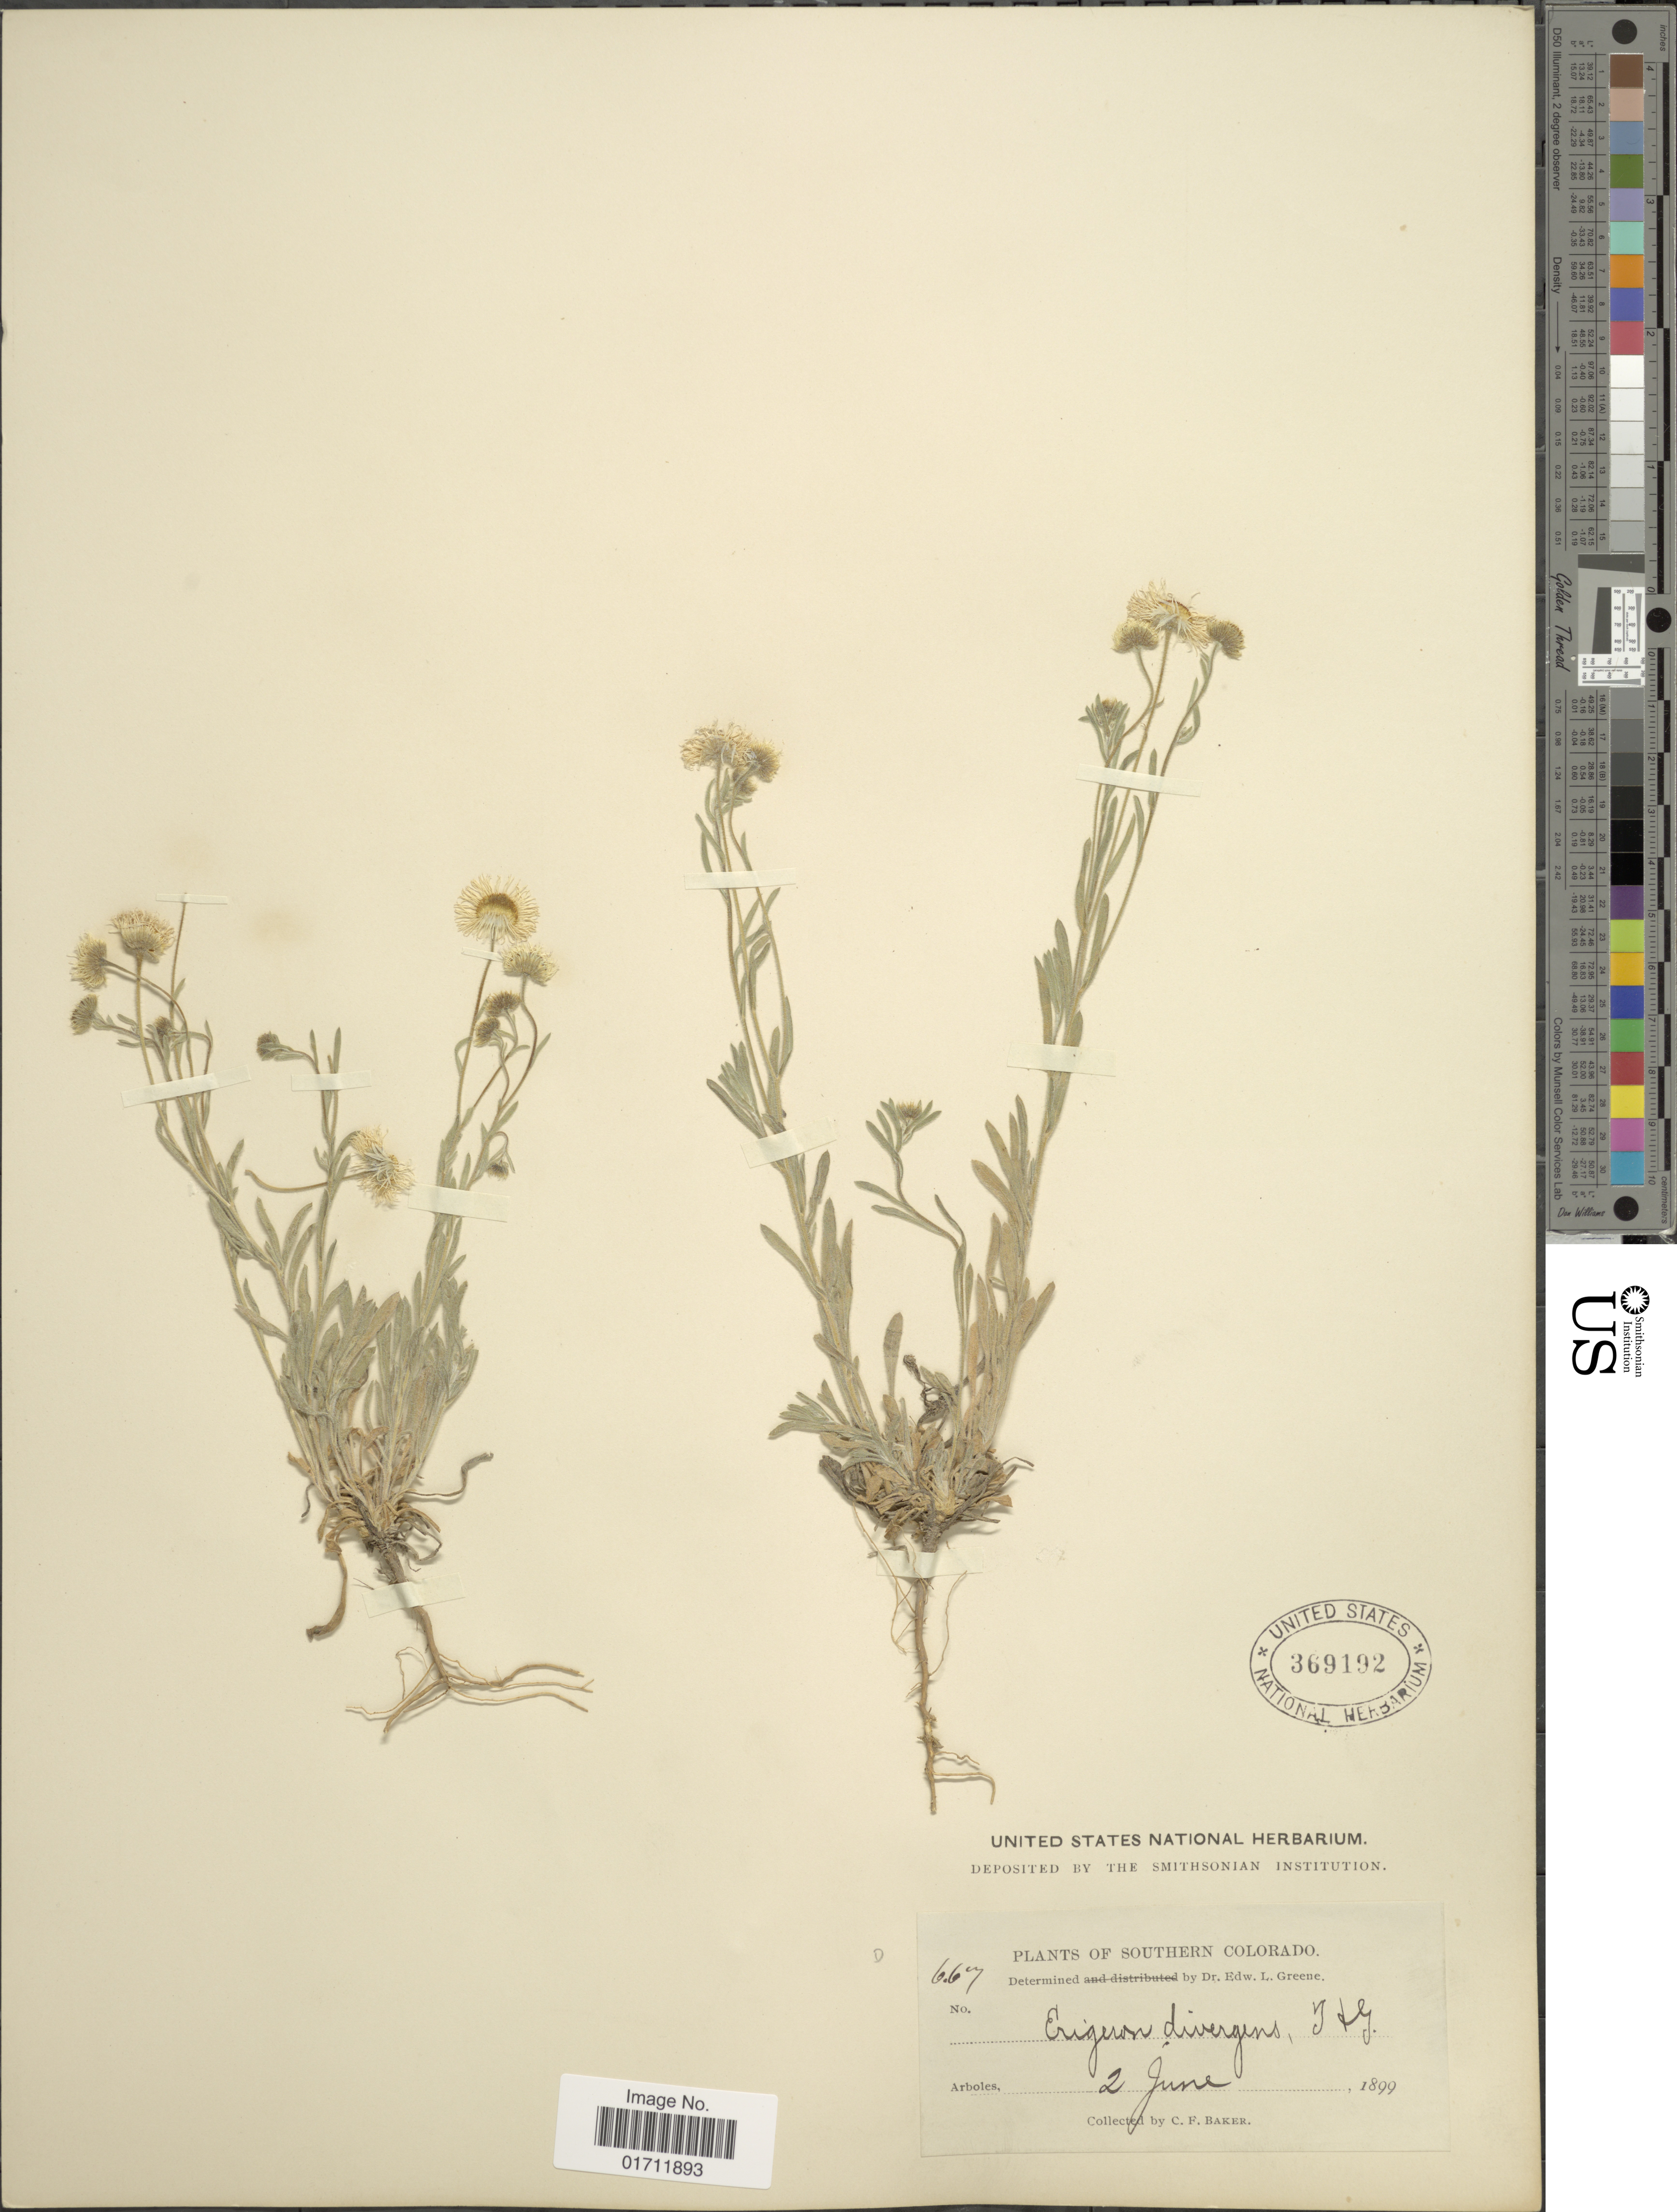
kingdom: Plantae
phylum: Tracheophyta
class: Magnoliopsida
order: Asterales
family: Asteraceae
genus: Erigeron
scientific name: Erigeron divergens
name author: Torr. & A. Gray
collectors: C. F. Baker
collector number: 667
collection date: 1899-06-02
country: United States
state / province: Colorado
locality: Southern Colorado, Arboles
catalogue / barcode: US 369192